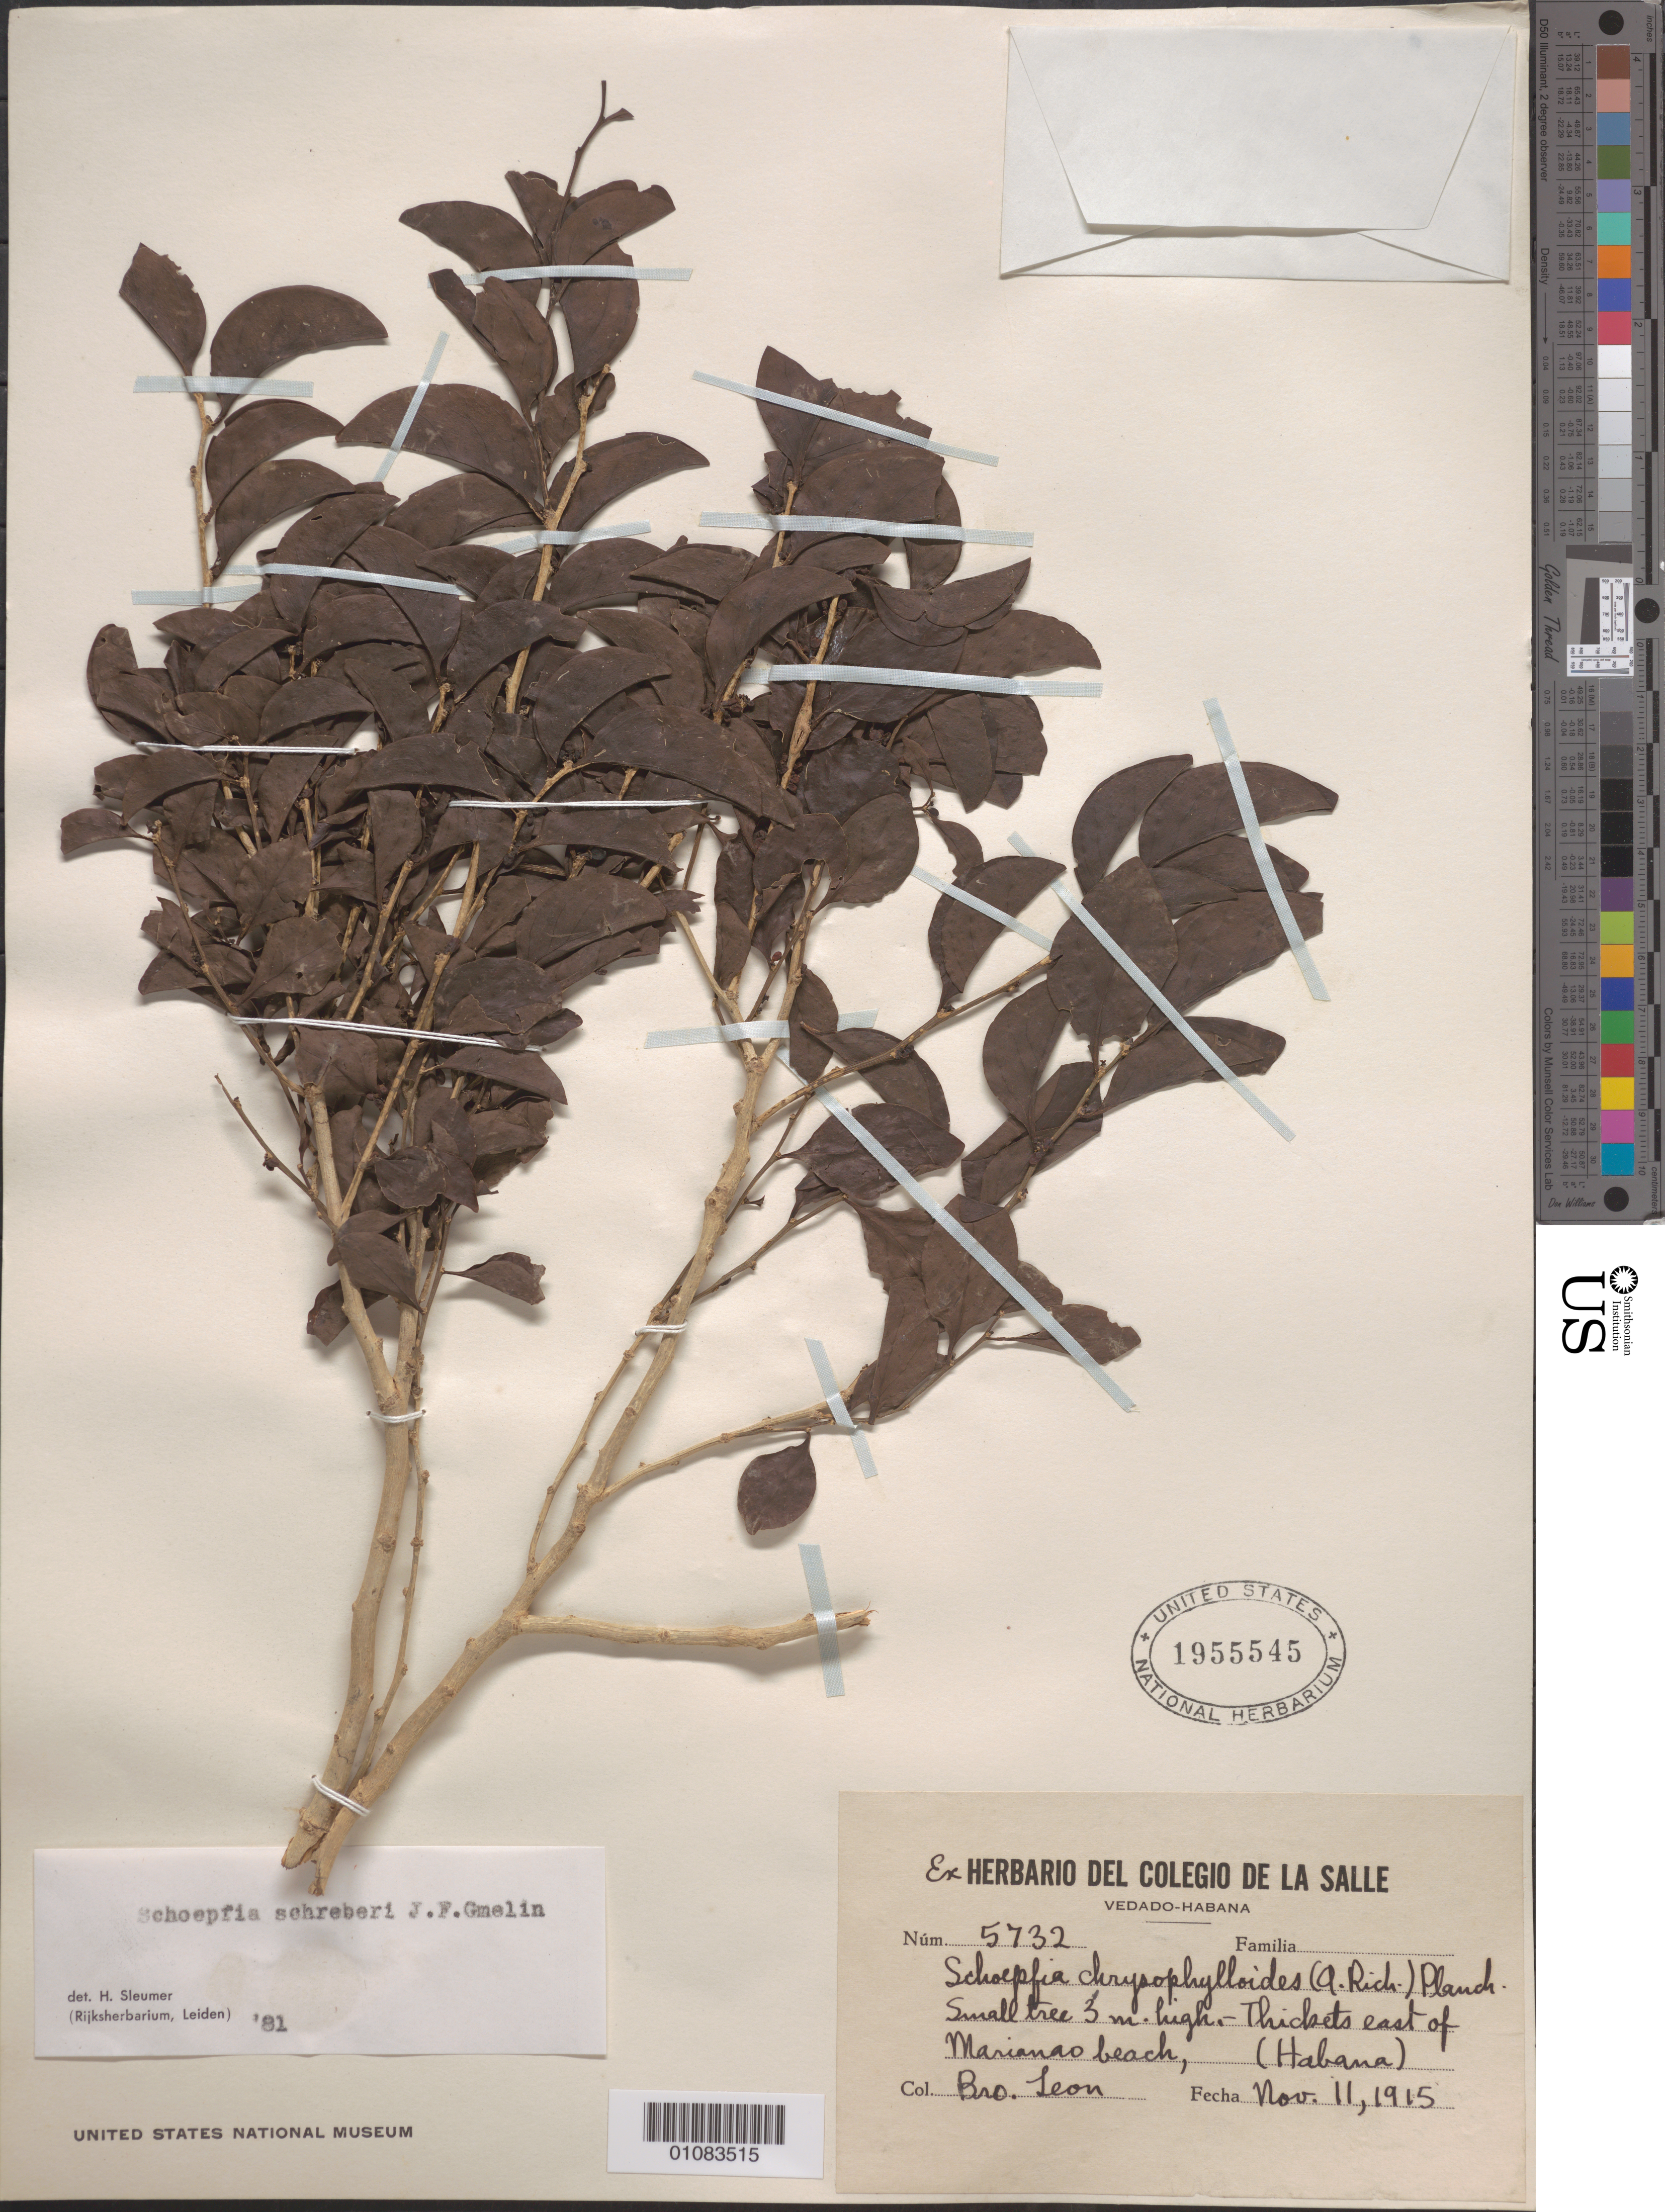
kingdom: Plantae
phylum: Tracheophyta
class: Magnoliopsida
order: Santalales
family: Schoepfiaceae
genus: Schoepfia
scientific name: Schoepfia schreberi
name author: J.F. Gmel.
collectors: Bro. León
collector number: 5732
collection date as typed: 11 Nov 1915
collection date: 1915-11-11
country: Cuba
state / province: La Habana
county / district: Municipio Playa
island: Cuba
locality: Thickets east of Marianao beach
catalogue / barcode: US 1955545